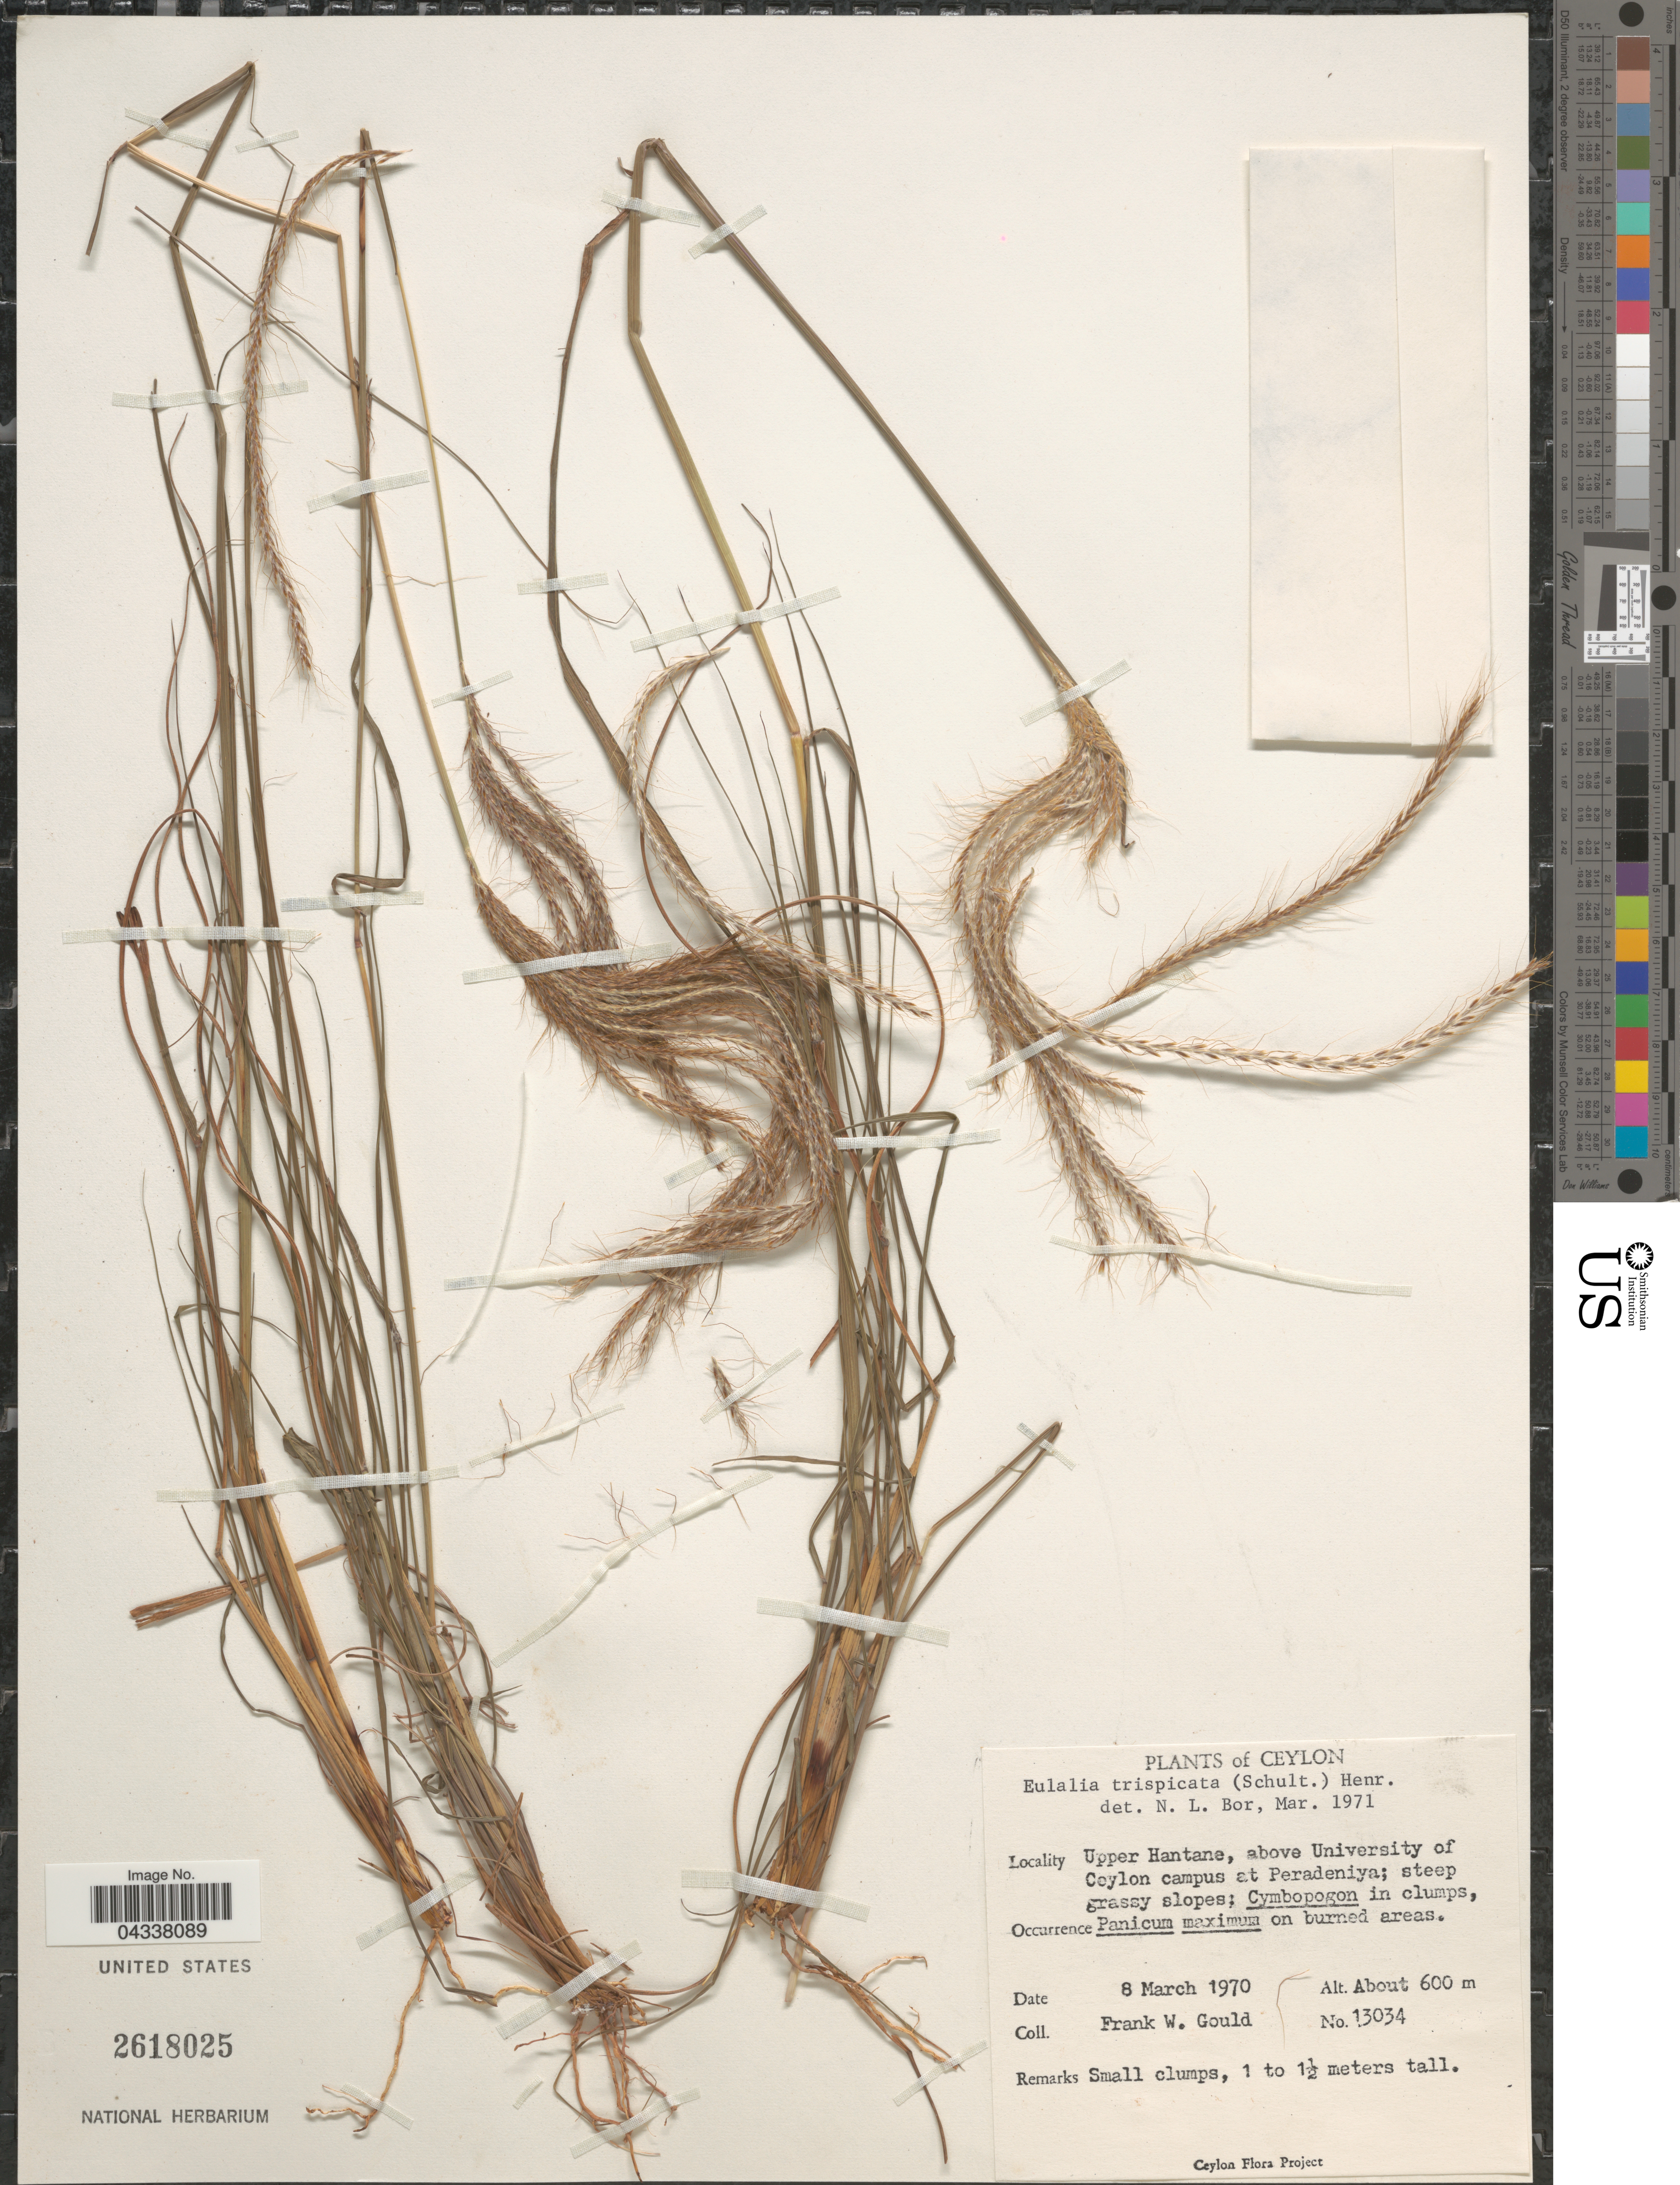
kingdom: Plantae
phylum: Tracheophyta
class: Liliopsida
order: Poales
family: Poaceae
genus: Pseudopogonatherum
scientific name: Pseudopogonatherum trispicatum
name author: (Schult.) Ohwi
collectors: F. W. Gould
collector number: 13034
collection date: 1970-03-08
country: Sri Lanka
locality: Ceylon. Upper Hantane, above University of Ceylon campus at Peradeniya; steep grassy slopes.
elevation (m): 600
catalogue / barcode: US 2618025